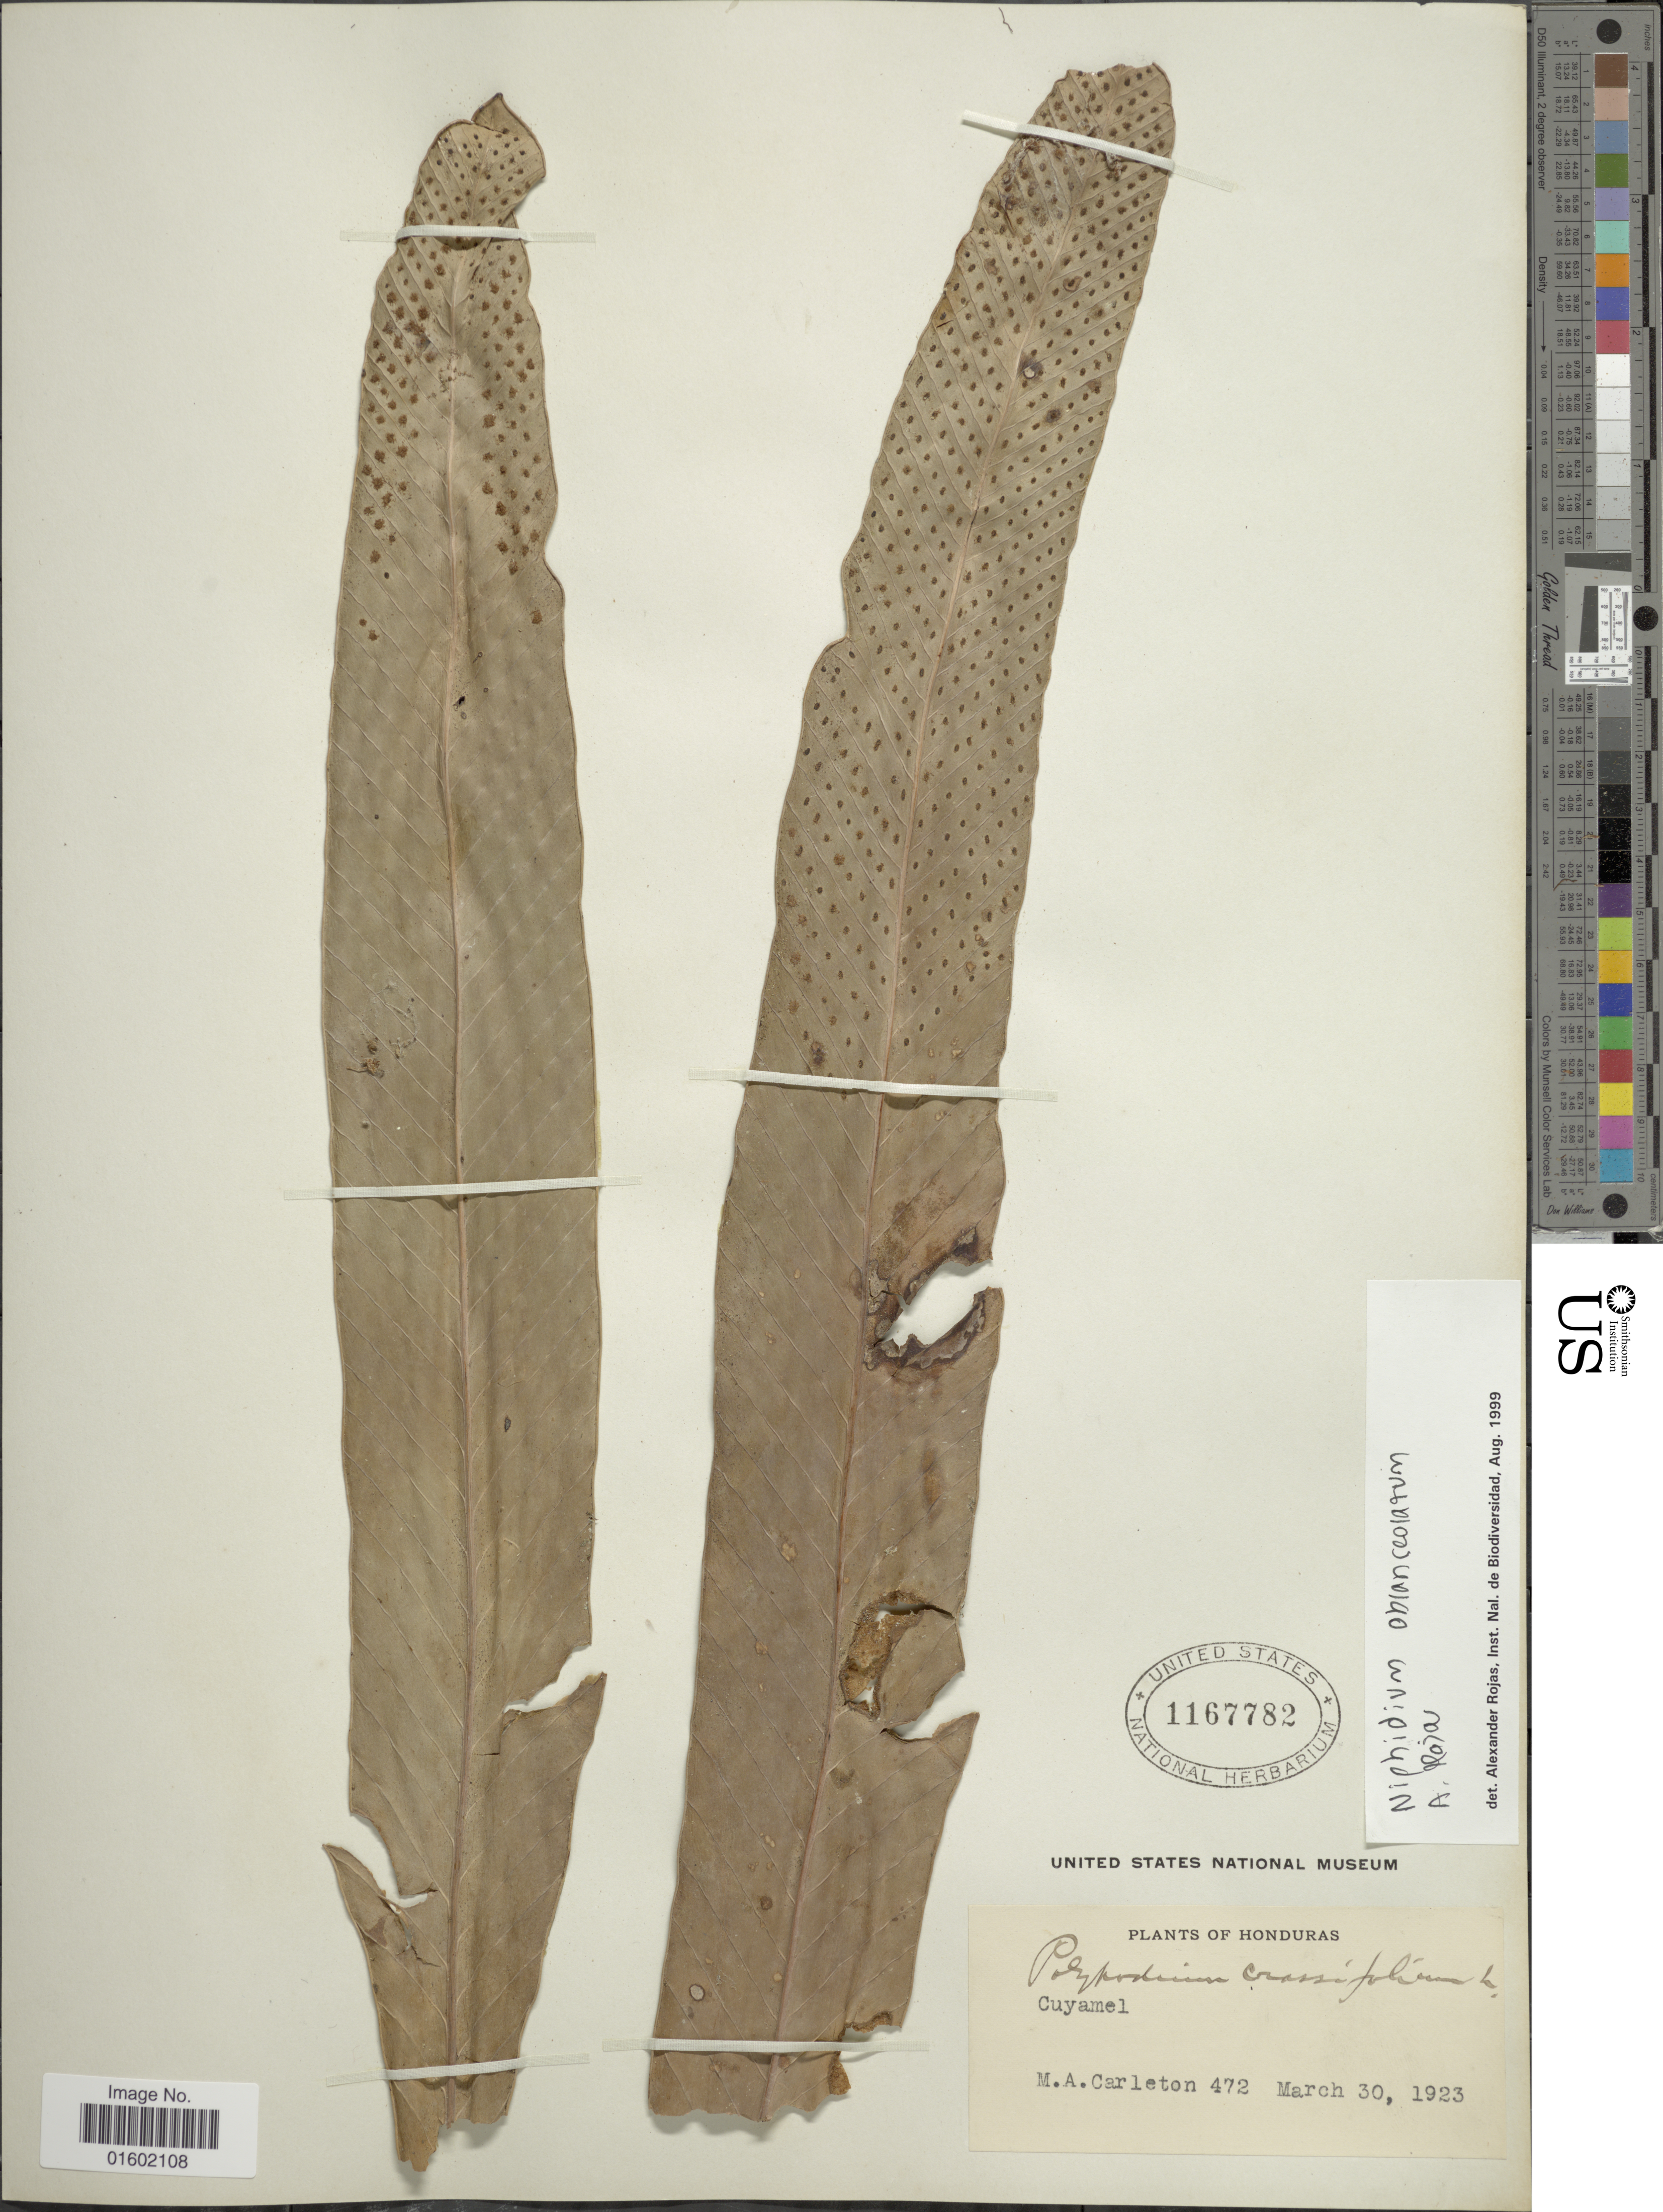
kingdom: Plantae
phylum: Tracheophyta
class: Polypodiopsida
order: Polypodiales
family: Polypodiaceae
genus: Niphidium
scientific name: Niphidium crassifolium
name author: (L.) Lellinger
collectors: M. A. Carleton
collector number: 472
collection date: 1923-03-30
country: Honduras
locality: Cuyamel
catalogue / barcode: US 1167782